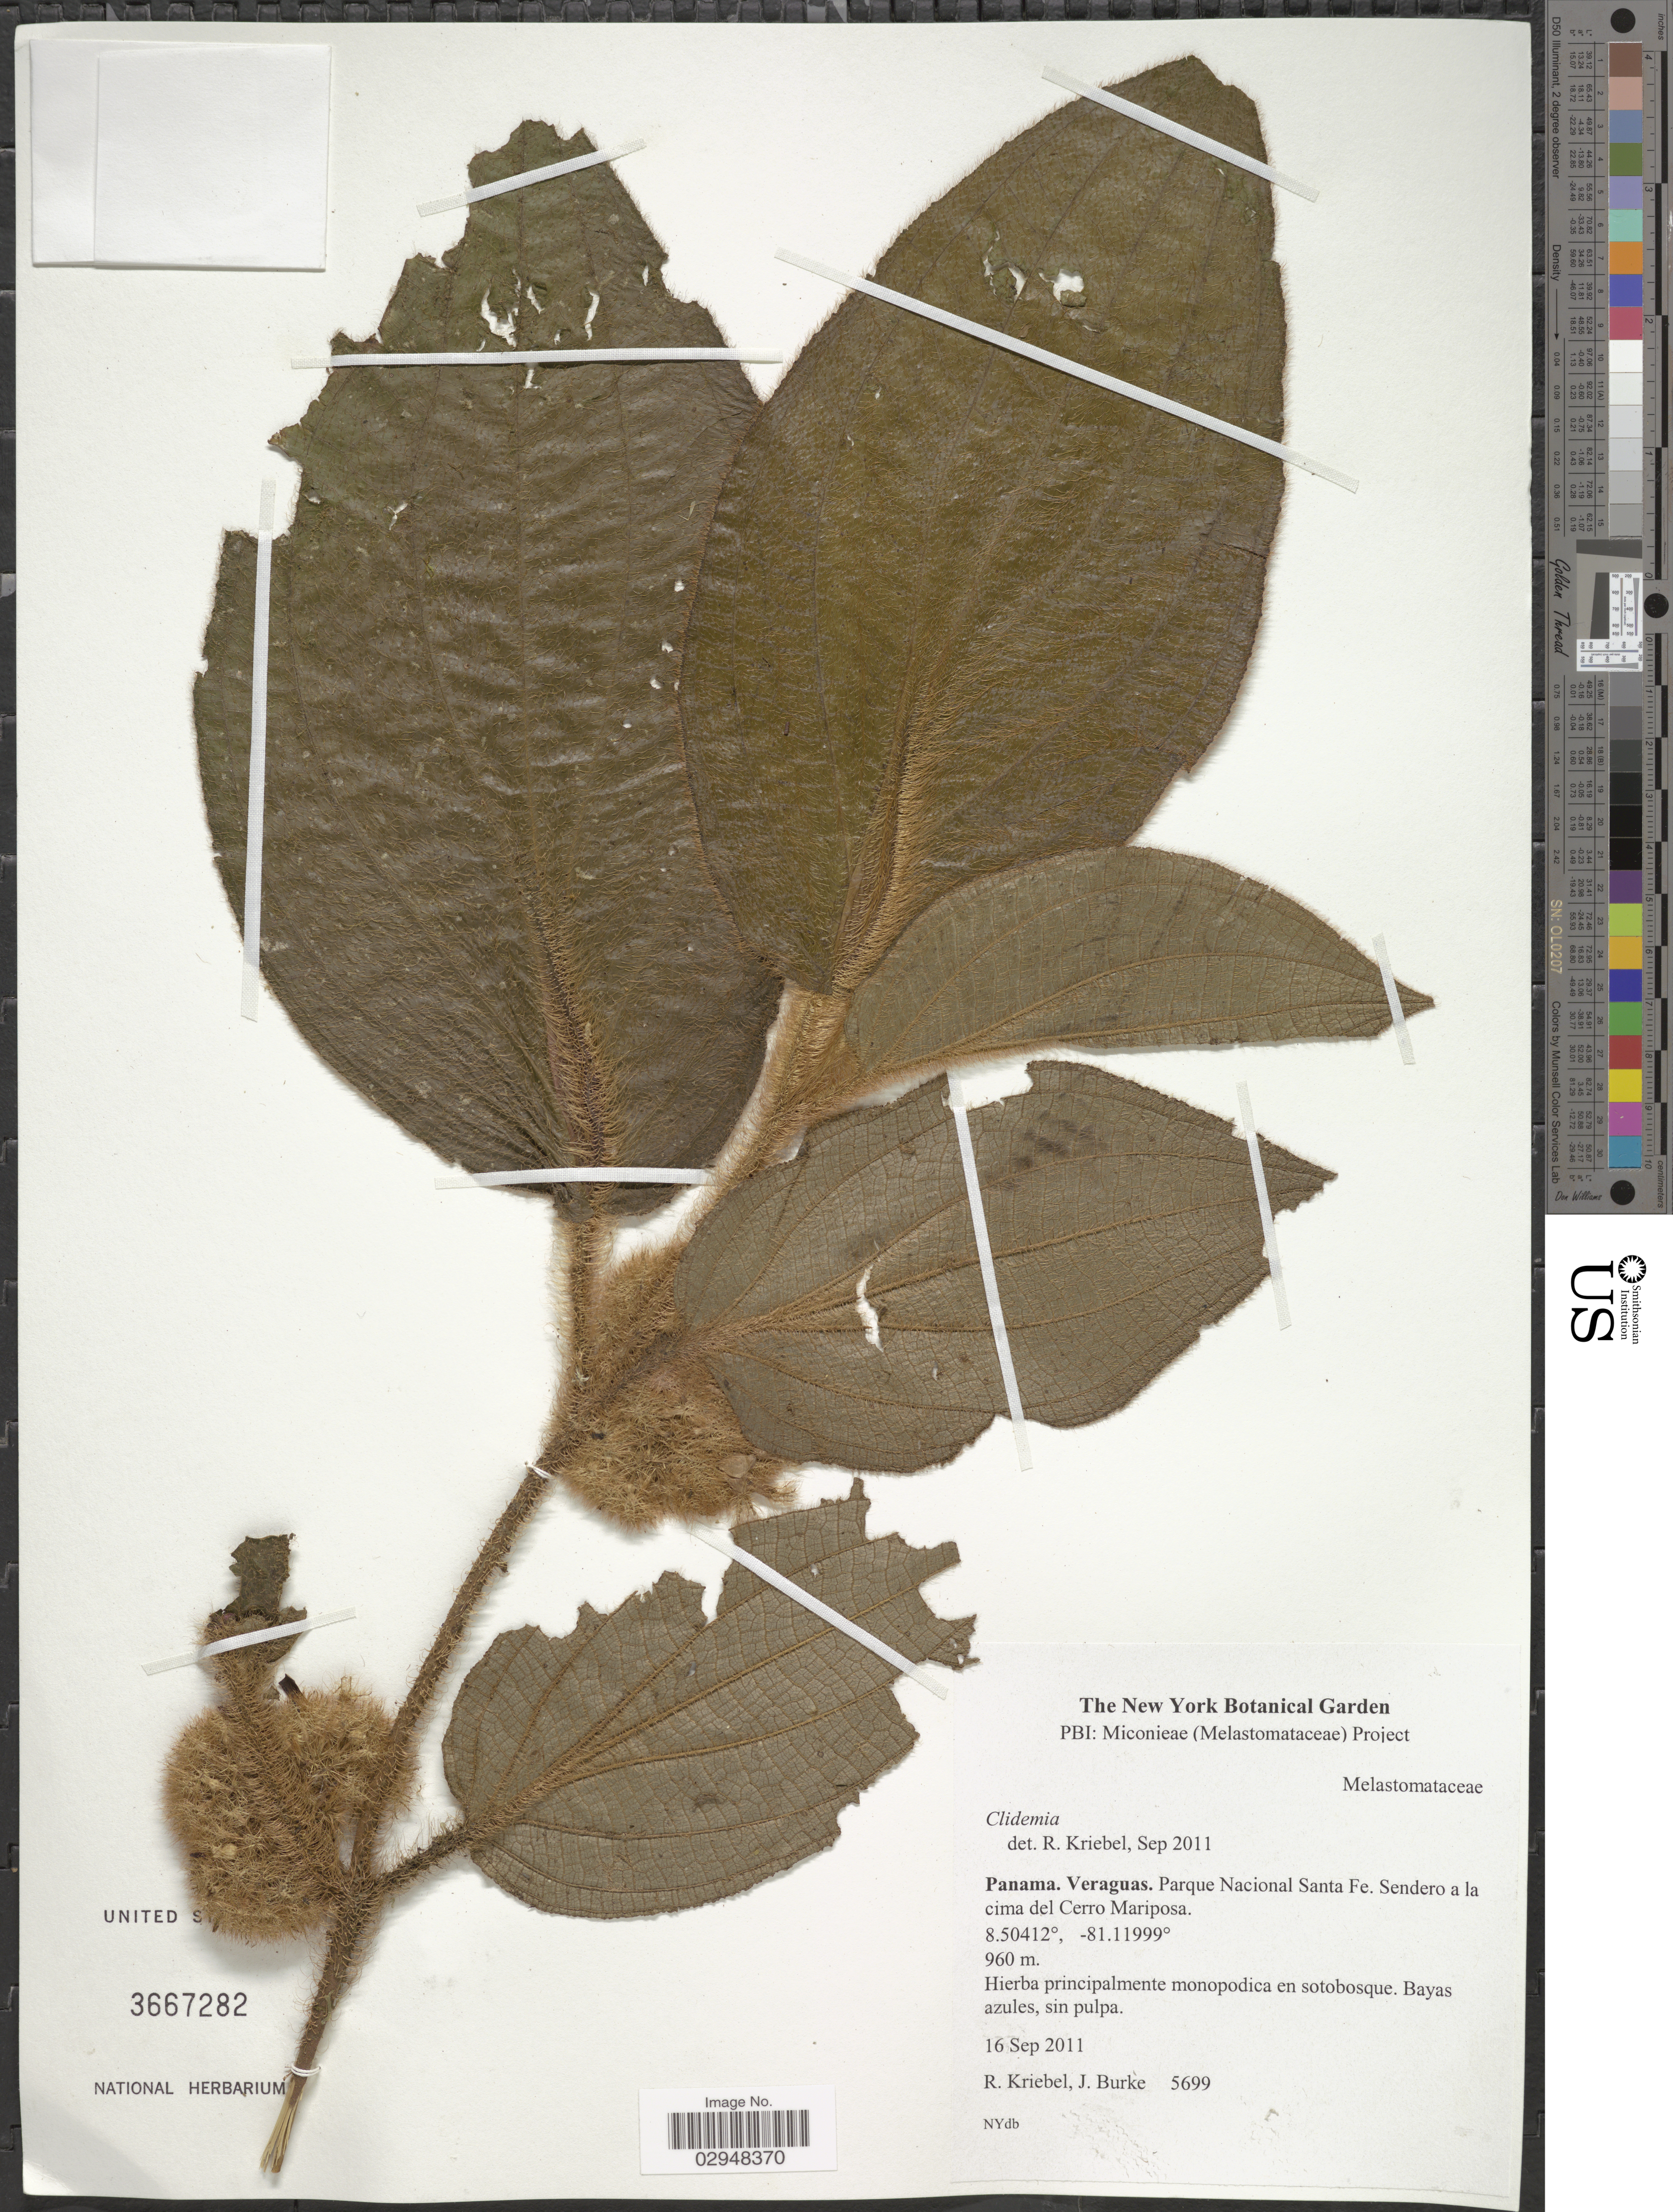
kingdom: Plantae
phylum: Tracheophyta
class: Magnoliopsida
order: Myrtales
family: Melastomataceae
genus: Miconia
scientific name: Miconia tenebrosa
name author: (Almeda) Almeda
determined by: Michelangeli, F. A.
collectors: R. Kriebel & J. Burke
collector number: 5699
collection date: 2011-09-16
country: Panama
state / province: Veraguas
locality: Parque Nacional Santa Fe, Sendero a la cima del Cerro Mariposa.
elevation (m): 960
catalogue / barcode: US 3667282